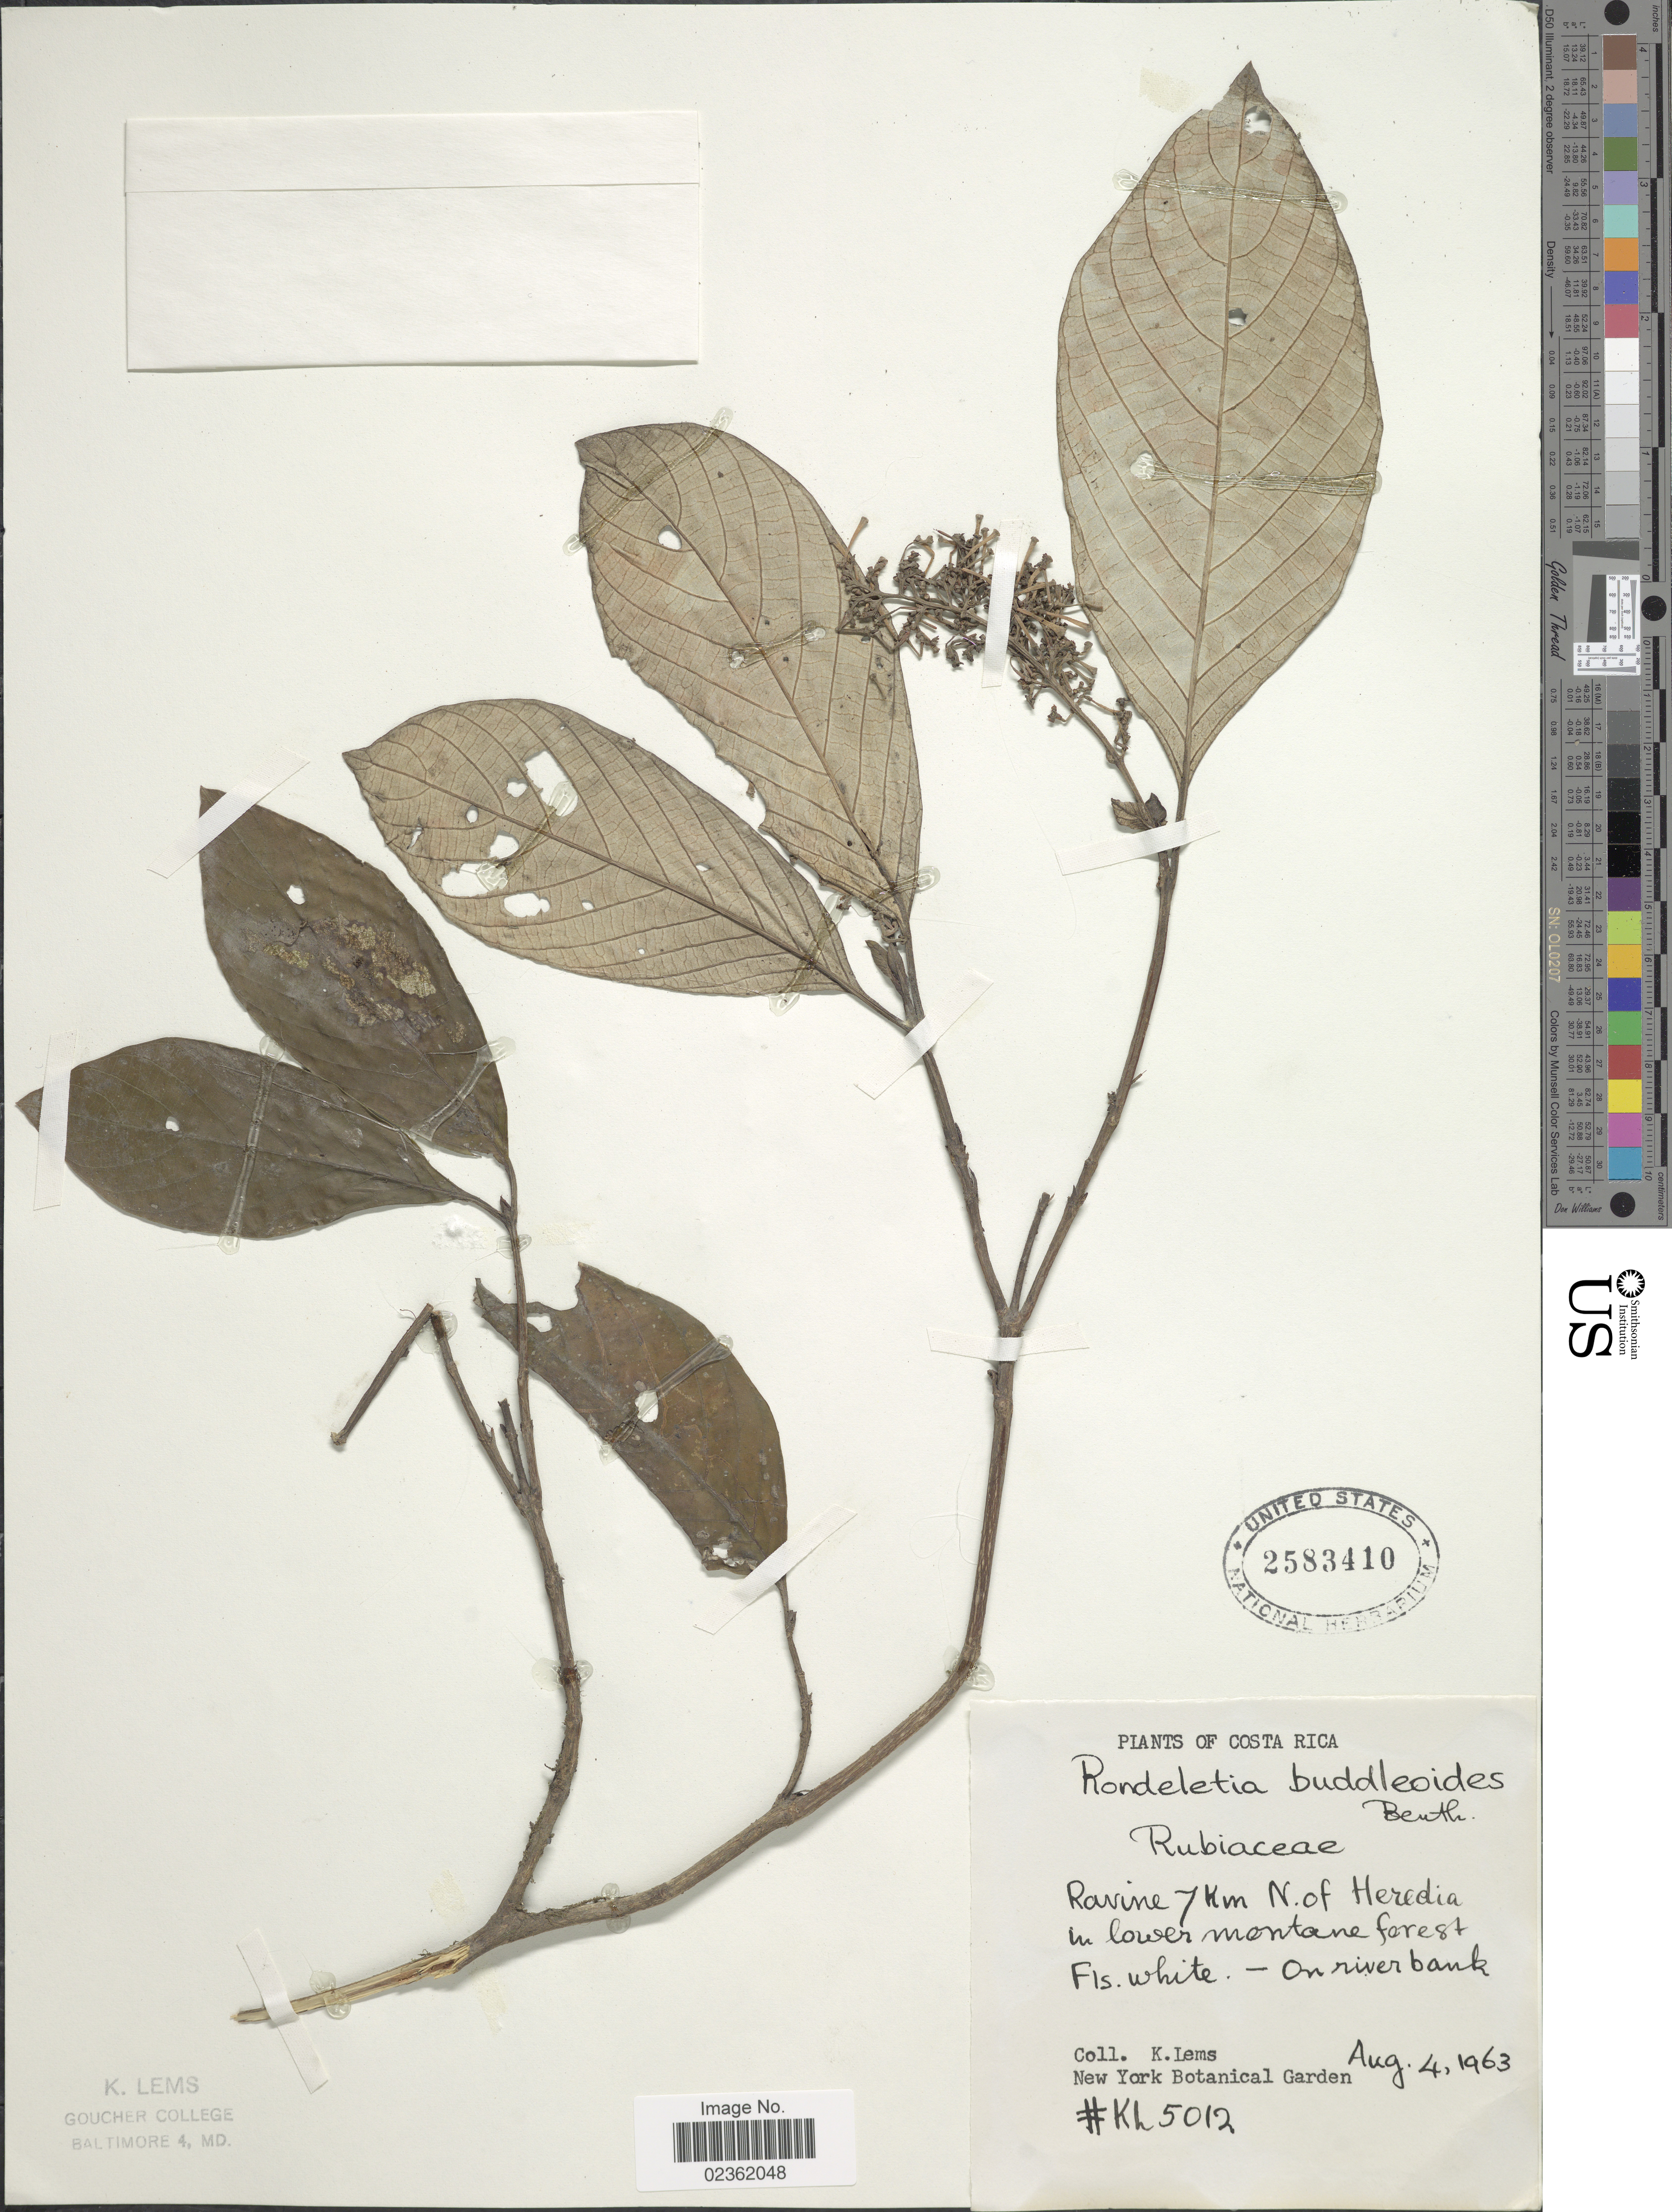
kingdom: Plantae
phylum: Tracheophyta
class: Magnoliopsida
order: Gentianales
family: Rubiaceae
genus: Rondeletia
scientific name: Rondeletia buddleioides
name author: Benth.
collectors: K. Lems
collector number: KL 5012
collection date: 1963-08-04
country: Costa Rica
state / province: Heredia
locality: Ravine 7 Km N. of Heredia, in lower montane forest, on river bank.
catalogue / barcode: US 2583410